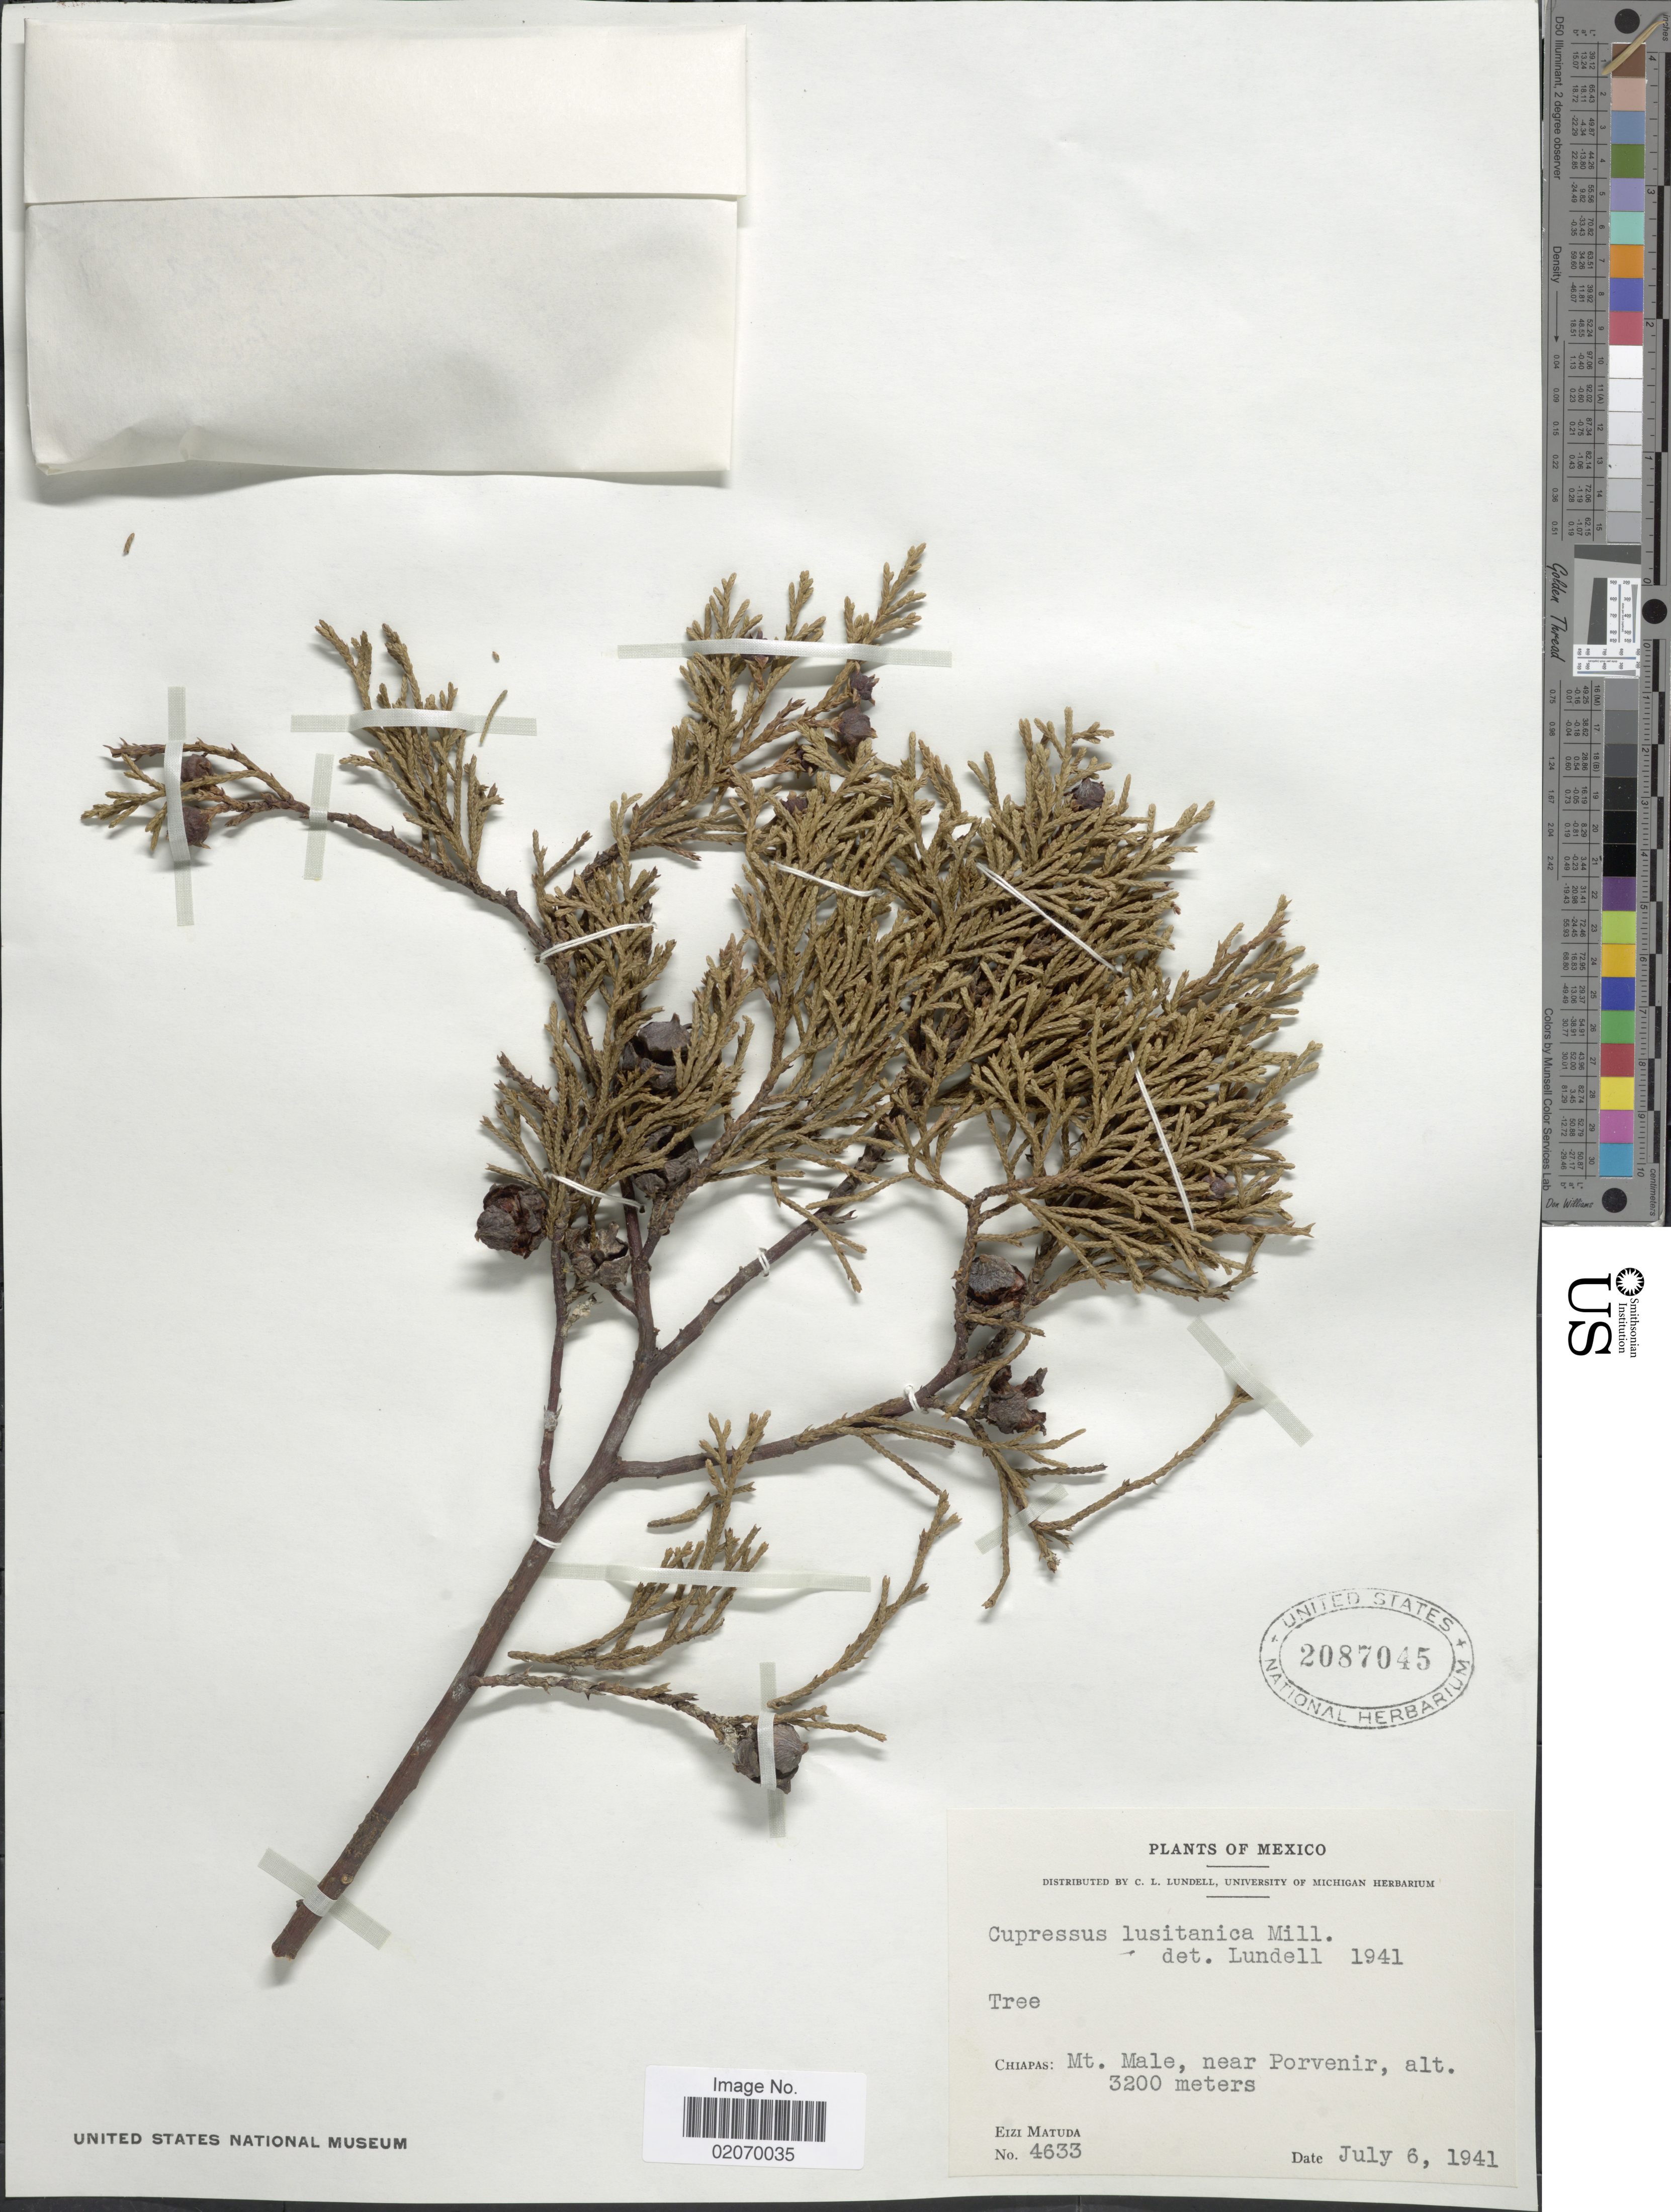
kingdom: Plantae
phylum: Tracheophyta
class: Pinopsida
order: Pinales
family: Cupressaceae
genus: Hesperocyparis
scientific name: Hesperocyparis lusitanica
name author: (Miller) Bartel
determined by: (US) Smithsonian Institution - National Museum of Natural History - Department of Botany (UNITED STATES)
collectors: E. Matuda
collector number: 4633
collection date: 1941-07-06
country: Mexico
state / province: Chiapas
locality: Mt. Male, near Porvenir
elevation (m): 3200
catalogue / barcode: US 2087045